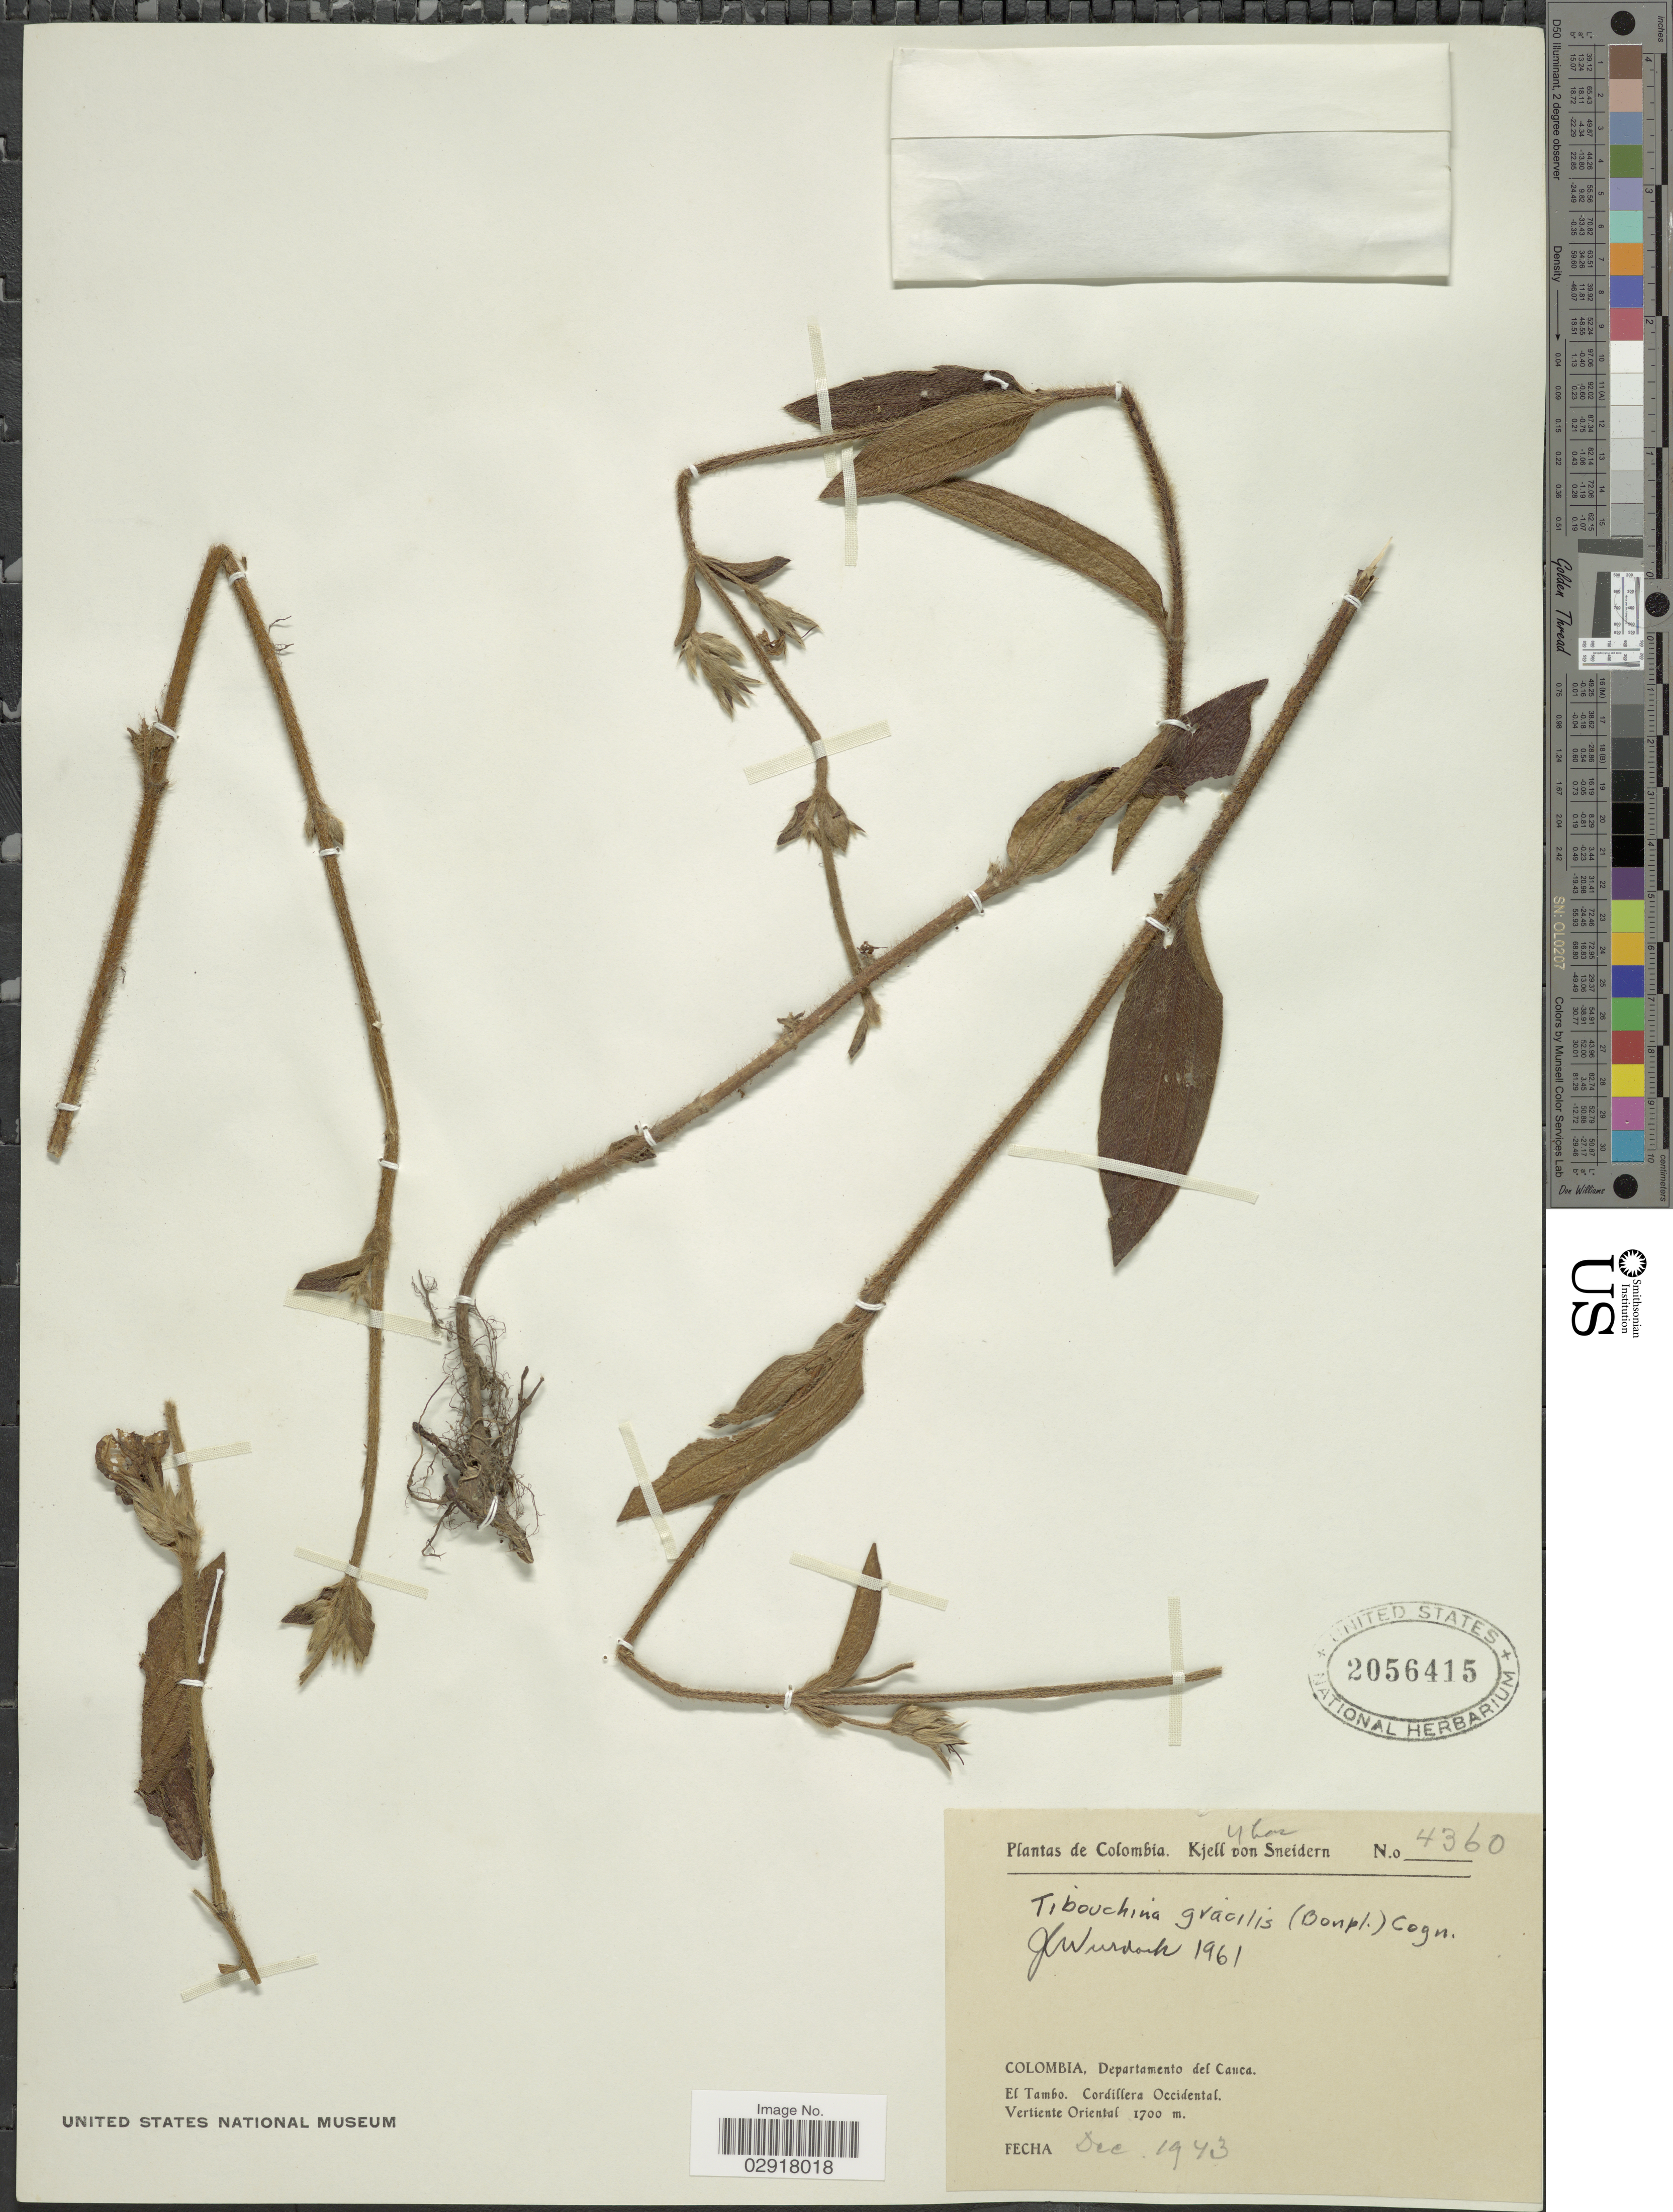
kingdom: Plantae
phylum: Tracheophyta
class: Magnoliopsida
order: Myrtales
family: Melastomataceae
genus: Chaetogastra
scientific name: Chaetogastra gracilis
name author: (Bonpl.) DC.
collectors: K. von Sneidern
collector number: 4360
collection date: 1943-12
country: Colombia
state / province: Cauca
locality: Departamento del Cauca. El Tambo. Cordillera Occidental. Vertiente Oriental.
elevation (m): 1700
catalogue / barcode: US 2056415